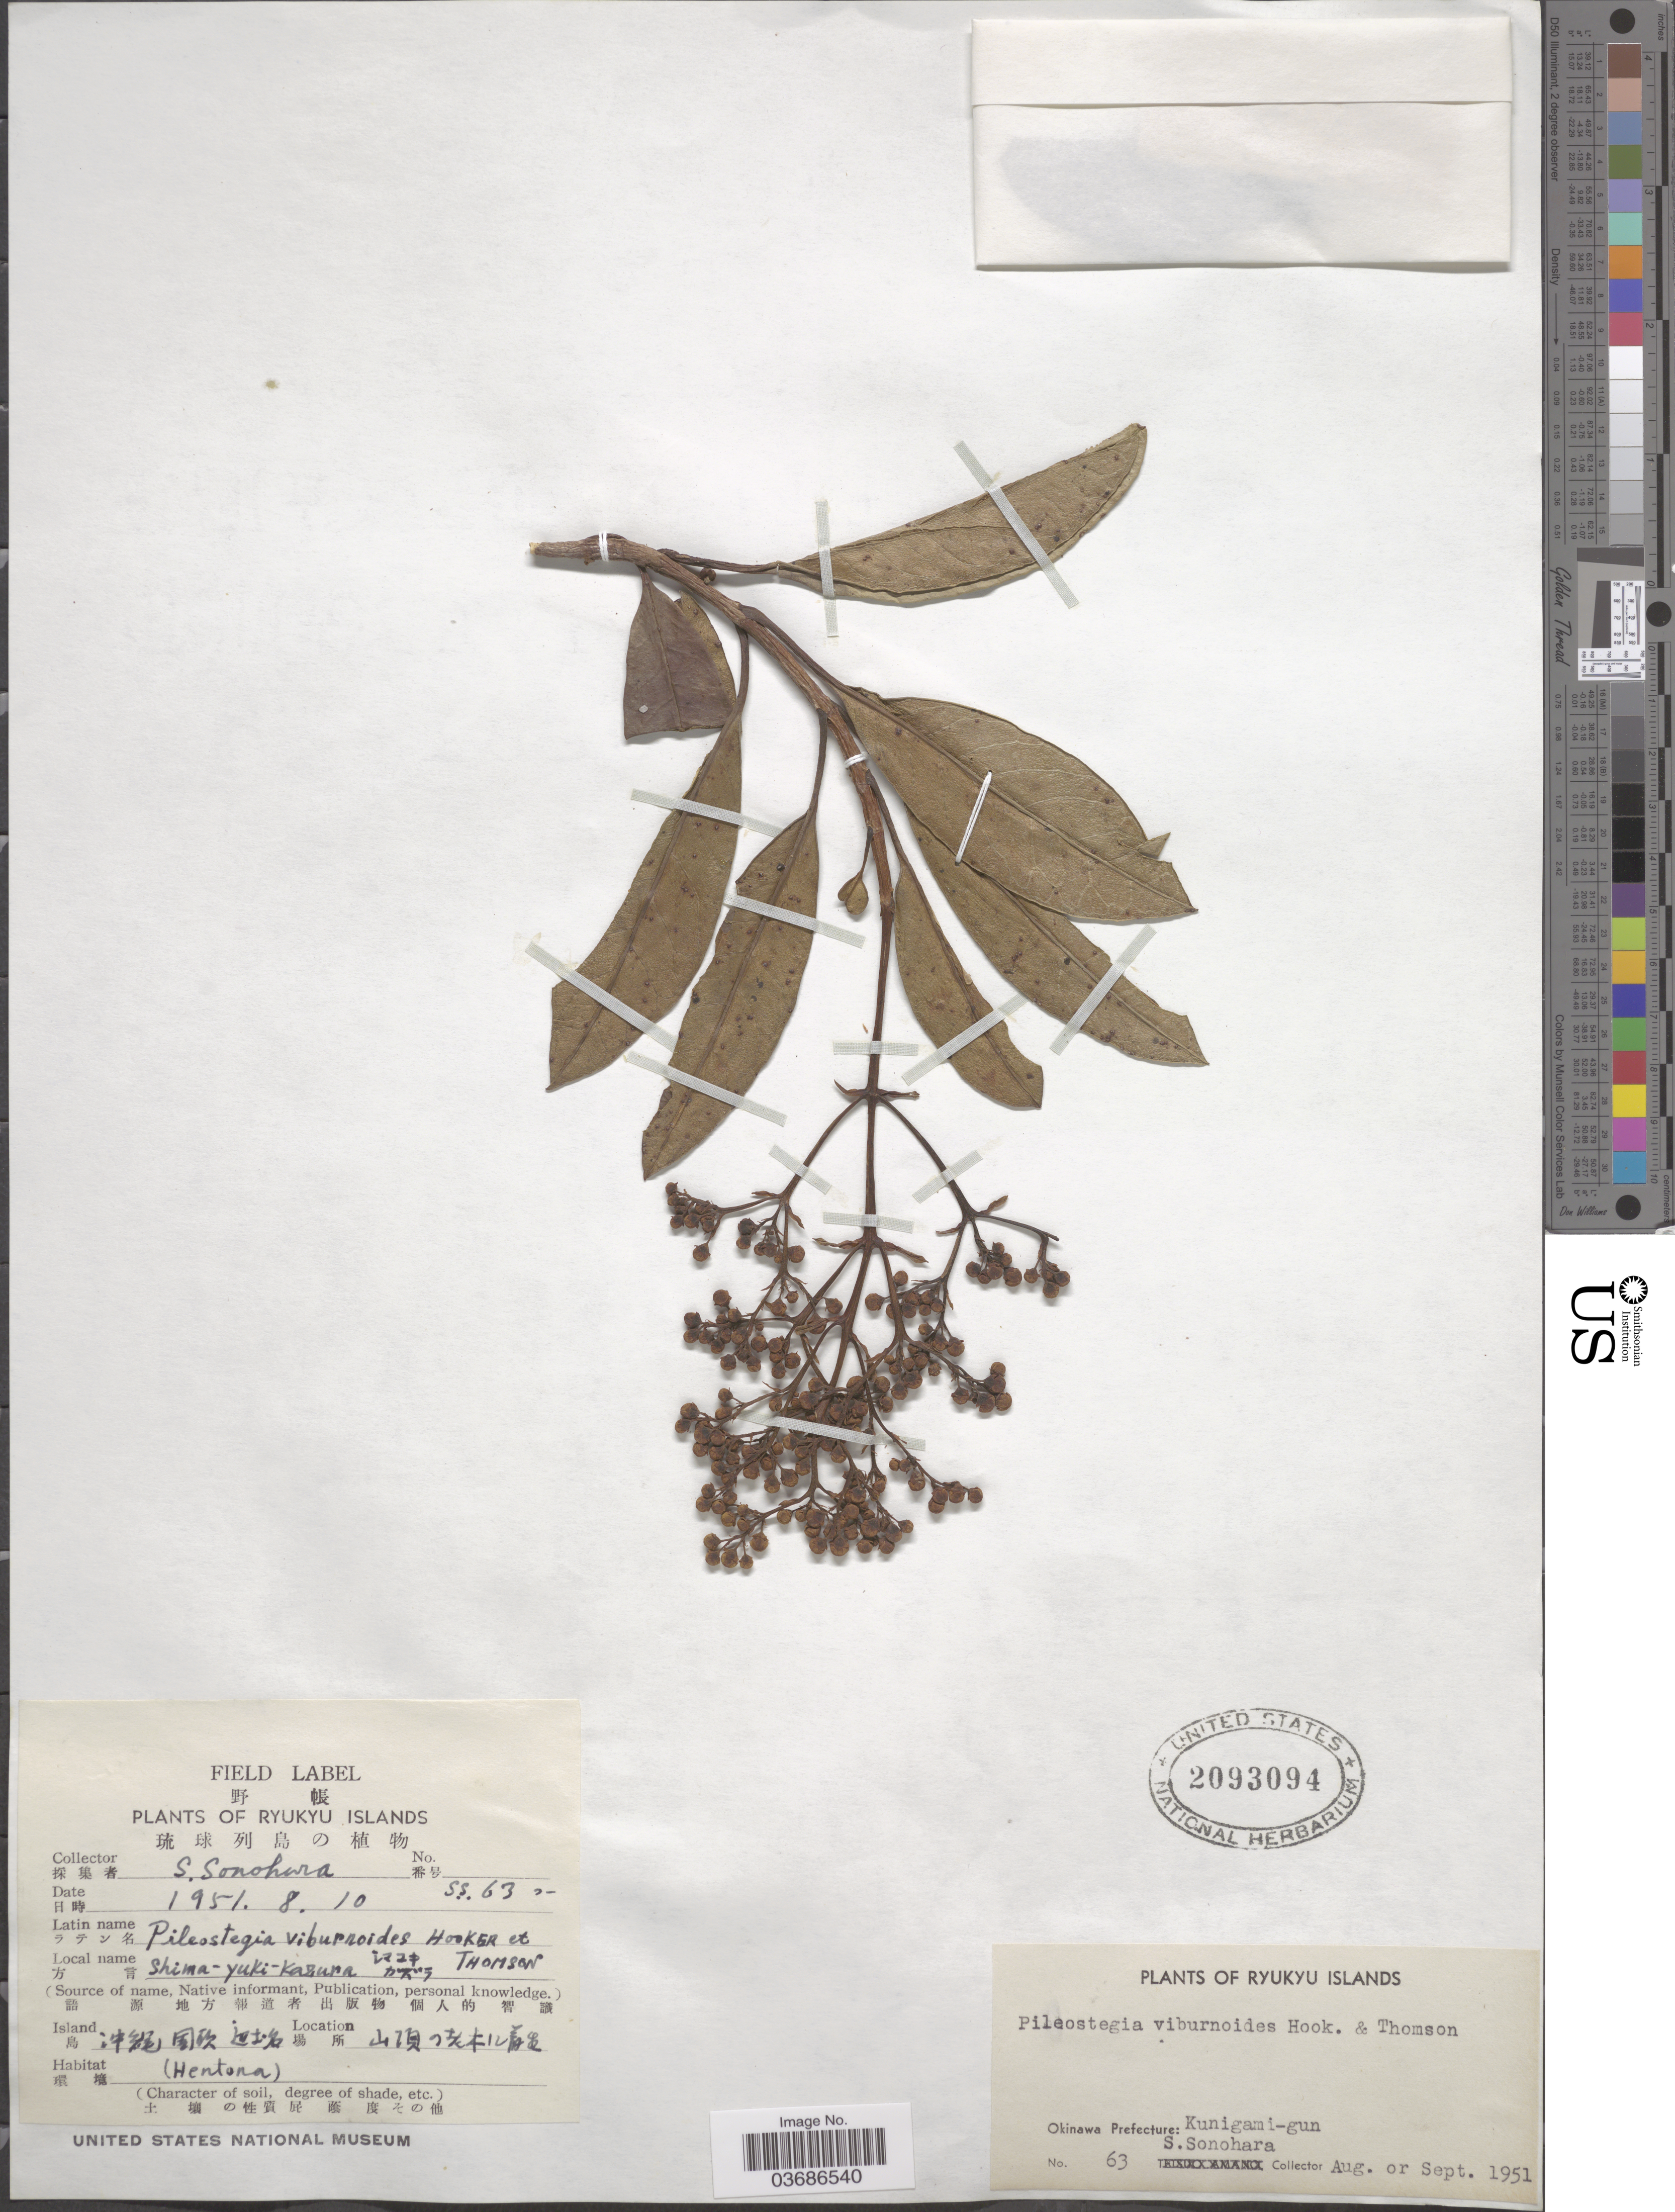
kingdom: Plantae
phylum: Tracheophyta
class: Magnoliopsida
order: Cornales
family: Hydrangeaceae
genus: Hydrangea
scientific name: Hydrangea viburnoides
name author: (Hook. f. & Thomson) Y. De Smet & Granados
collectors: S. Sonohara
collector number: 63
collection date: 1951-08-10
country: Japan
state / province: Okinawa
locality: Ryukyu Islands. Okinawa Prefecture: Kunigami-gun. Island X. X.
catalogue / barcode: US 2093094